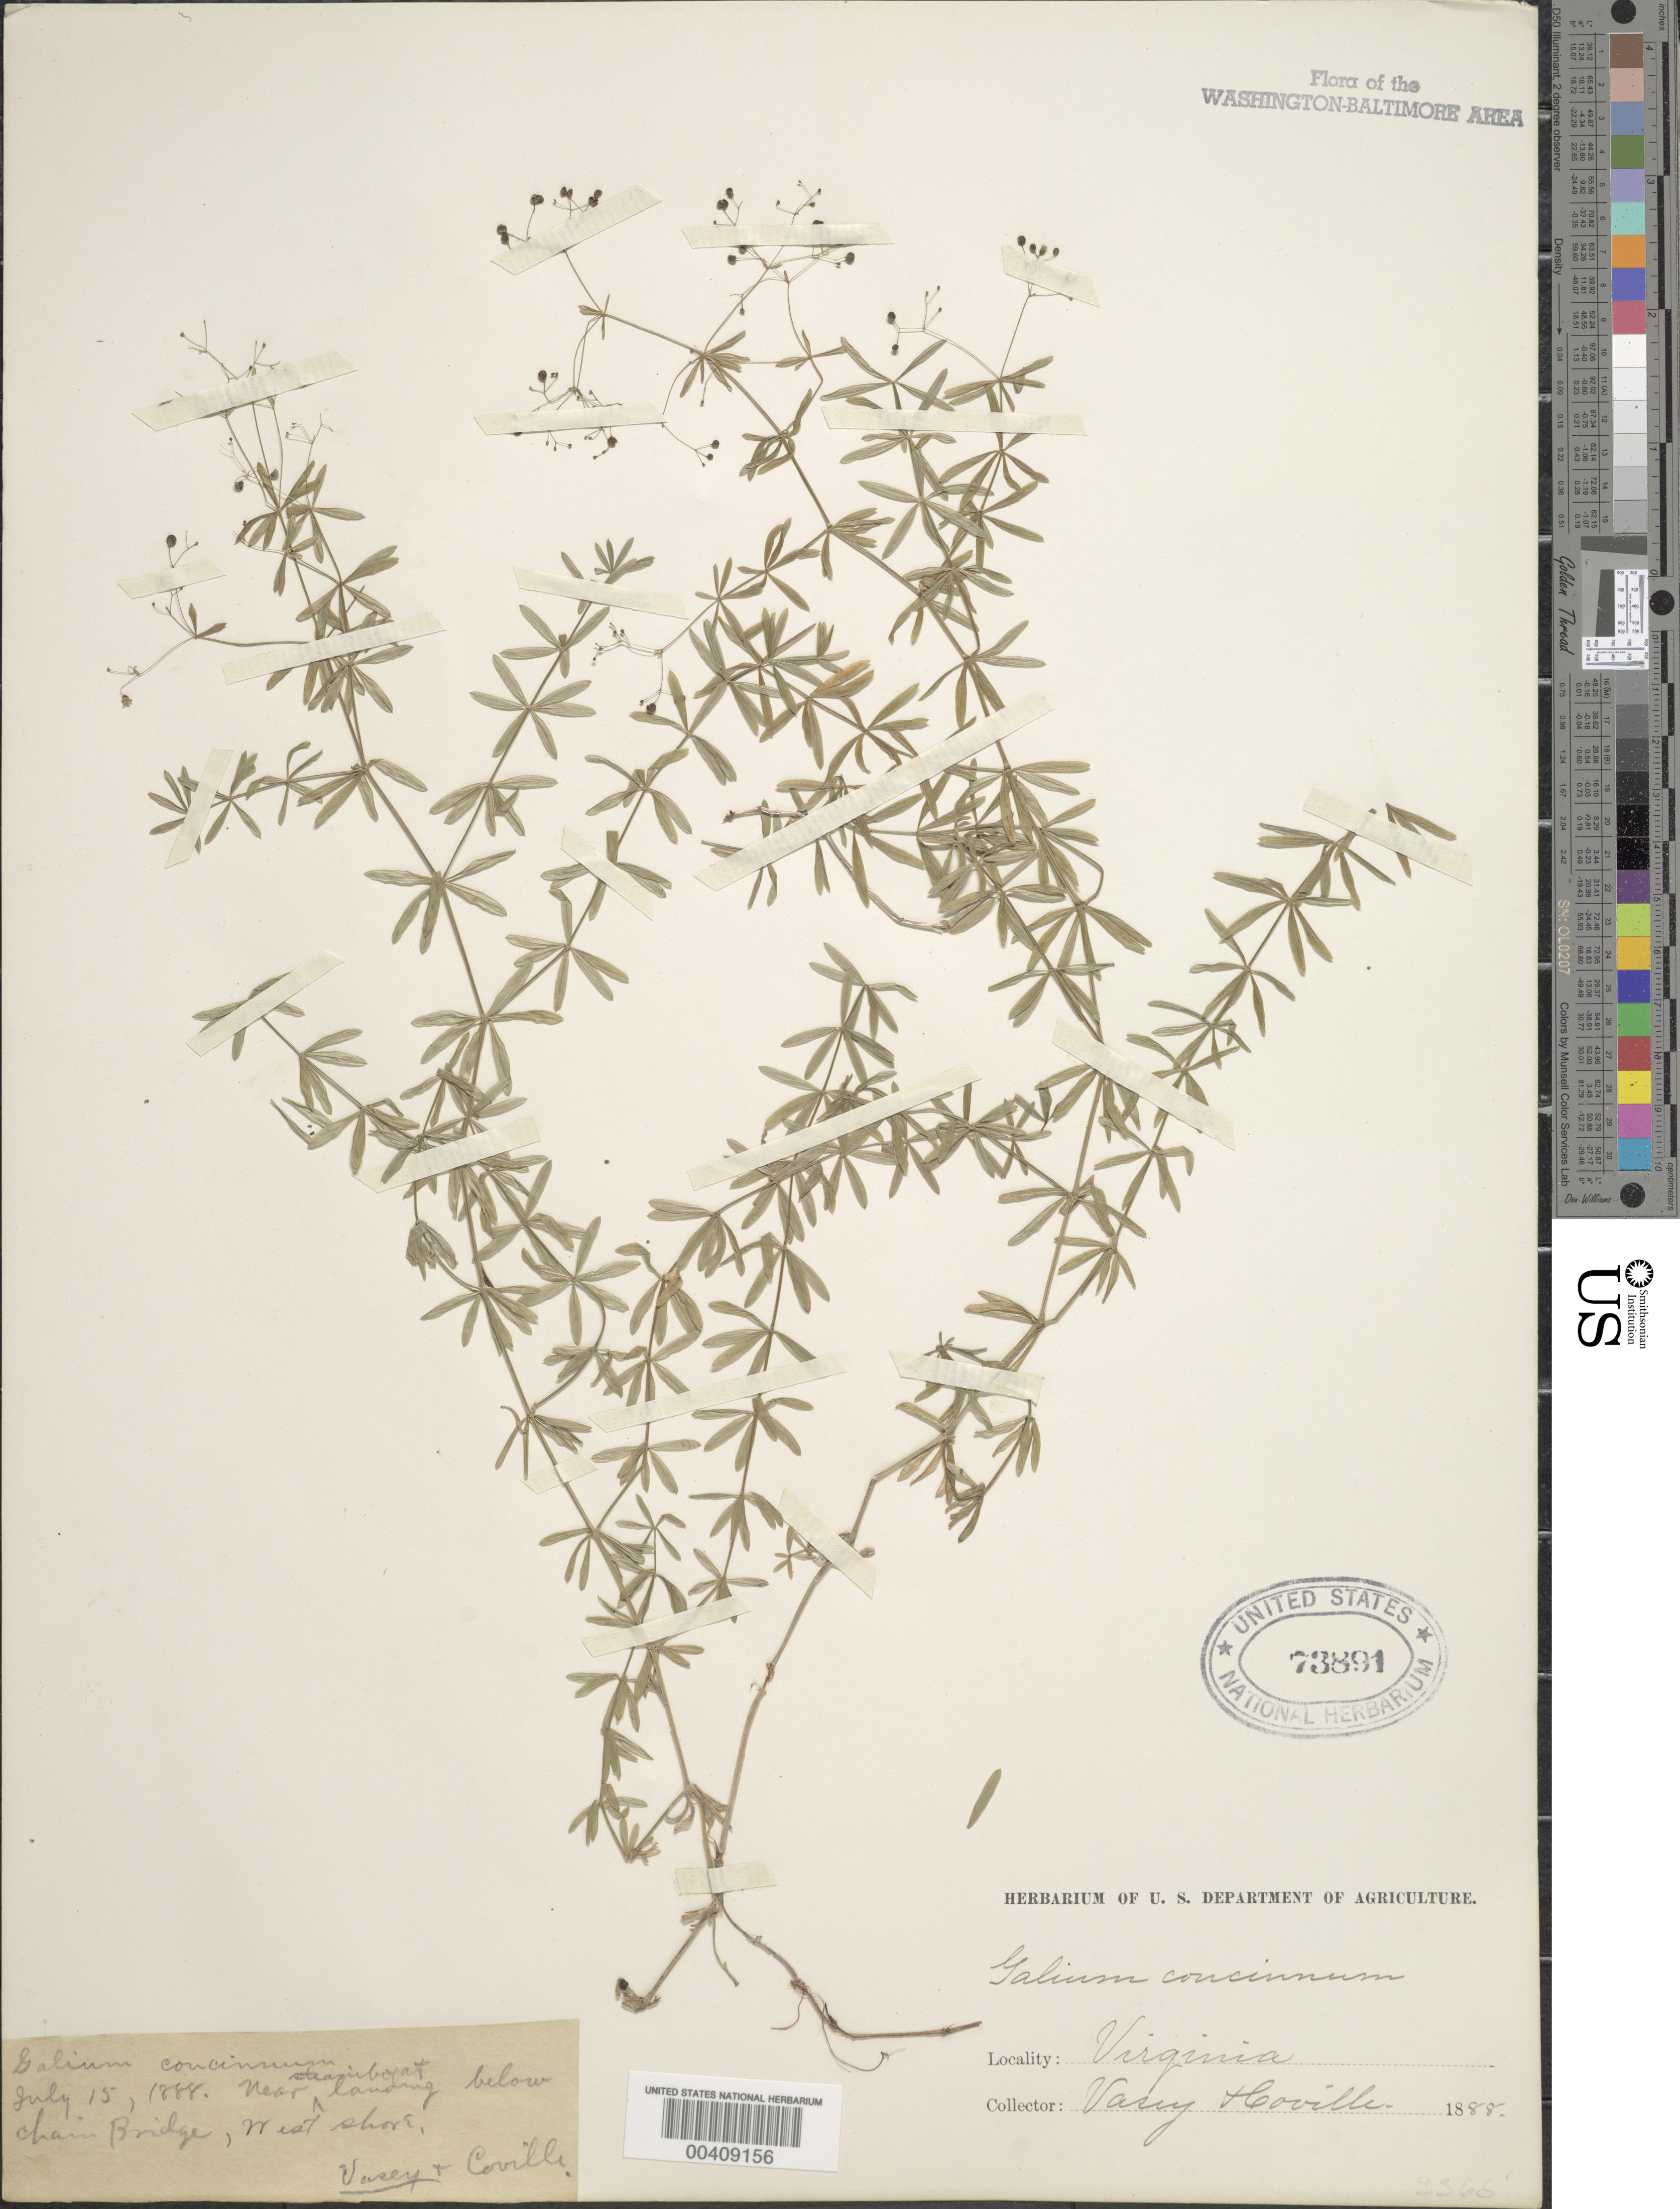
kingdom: Plantae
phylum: Tracheophyta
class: Magnoliopsida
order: Gentianales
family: Rubiaceae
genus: Galium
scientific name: Galium concinnum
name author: Torr. & A. Gray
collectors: G. R. Vasey & F. V. Coville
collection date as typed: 15 Jul 1888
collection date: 1888-07-15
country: United States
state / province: Virginia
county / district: Fairfax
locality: West shore of Chain Bridge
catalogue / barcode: US 73891